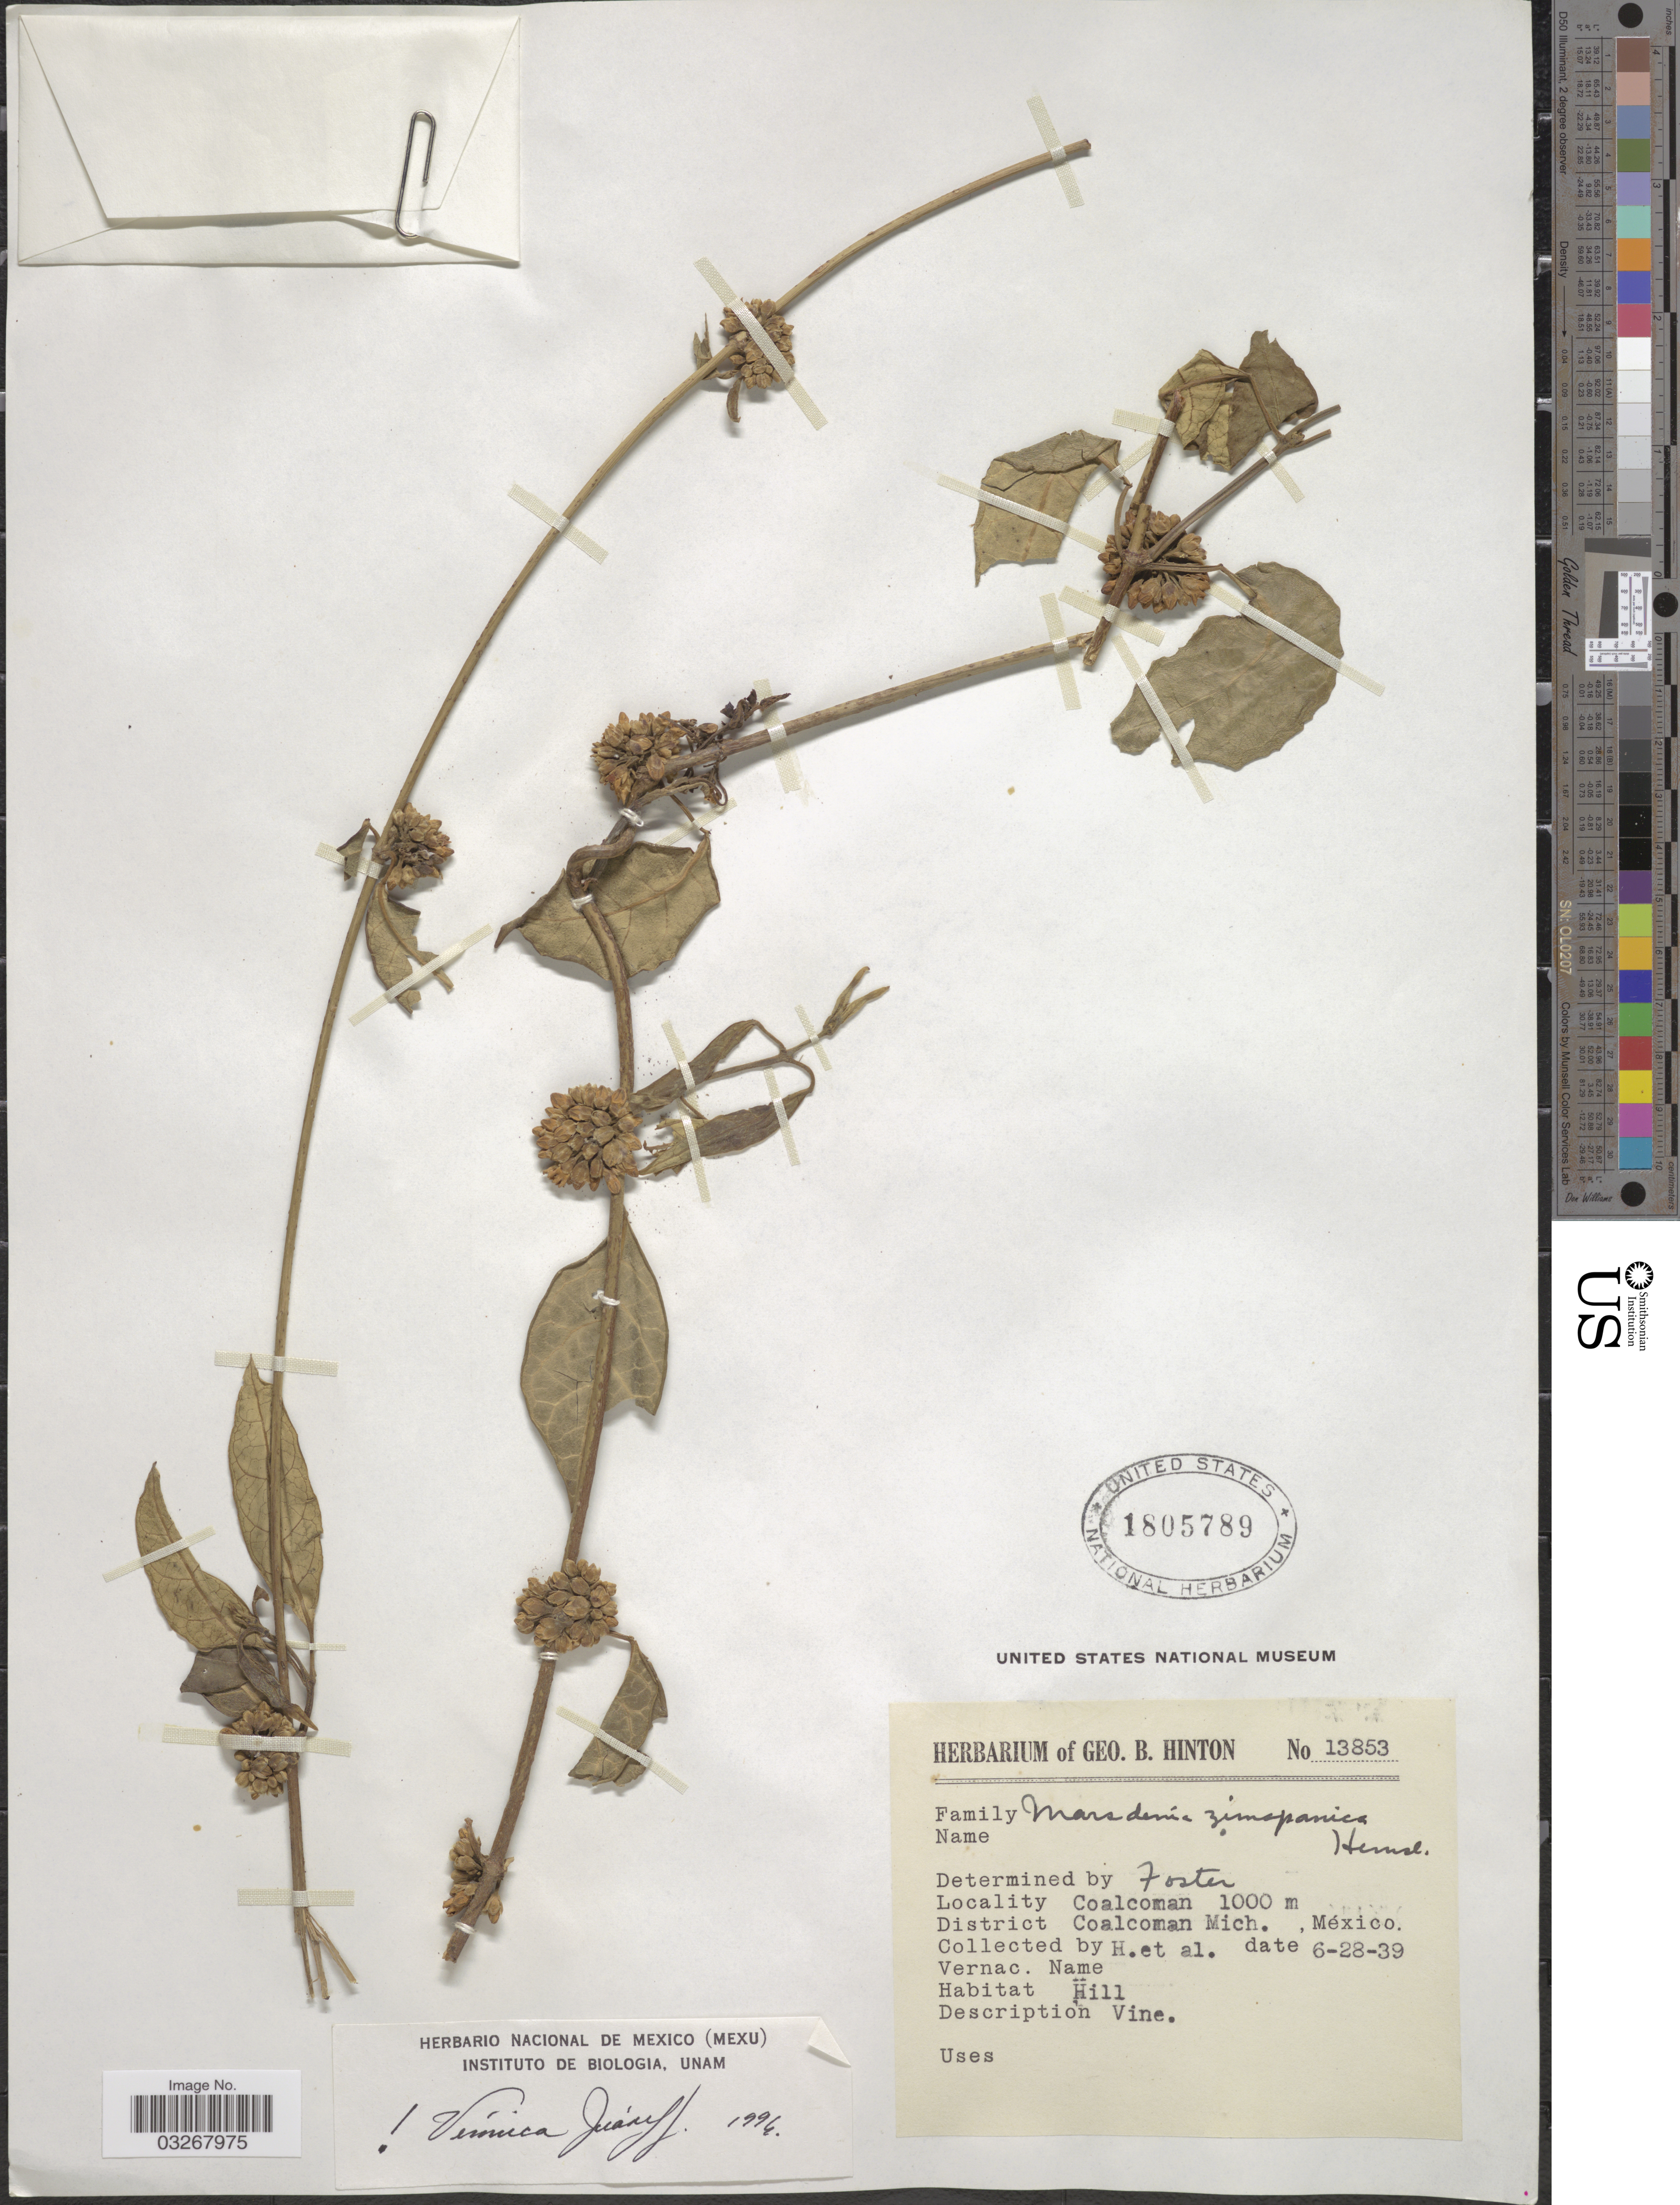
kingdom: Plantae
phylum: Tracheophyta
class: Magnoliopsida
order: Gentianales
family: Apocynaceae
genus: Marsdenia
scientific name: Marsdenia zimapanica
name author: Hemsl.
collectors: G. B. Hinton & et al.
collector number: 13853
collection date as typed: Transcribed d/m/y: 28/6/39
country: Mexico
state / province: Michoacán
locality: Coalcoman, District Coalcoman.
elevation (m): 1000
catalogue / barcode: US 1805789